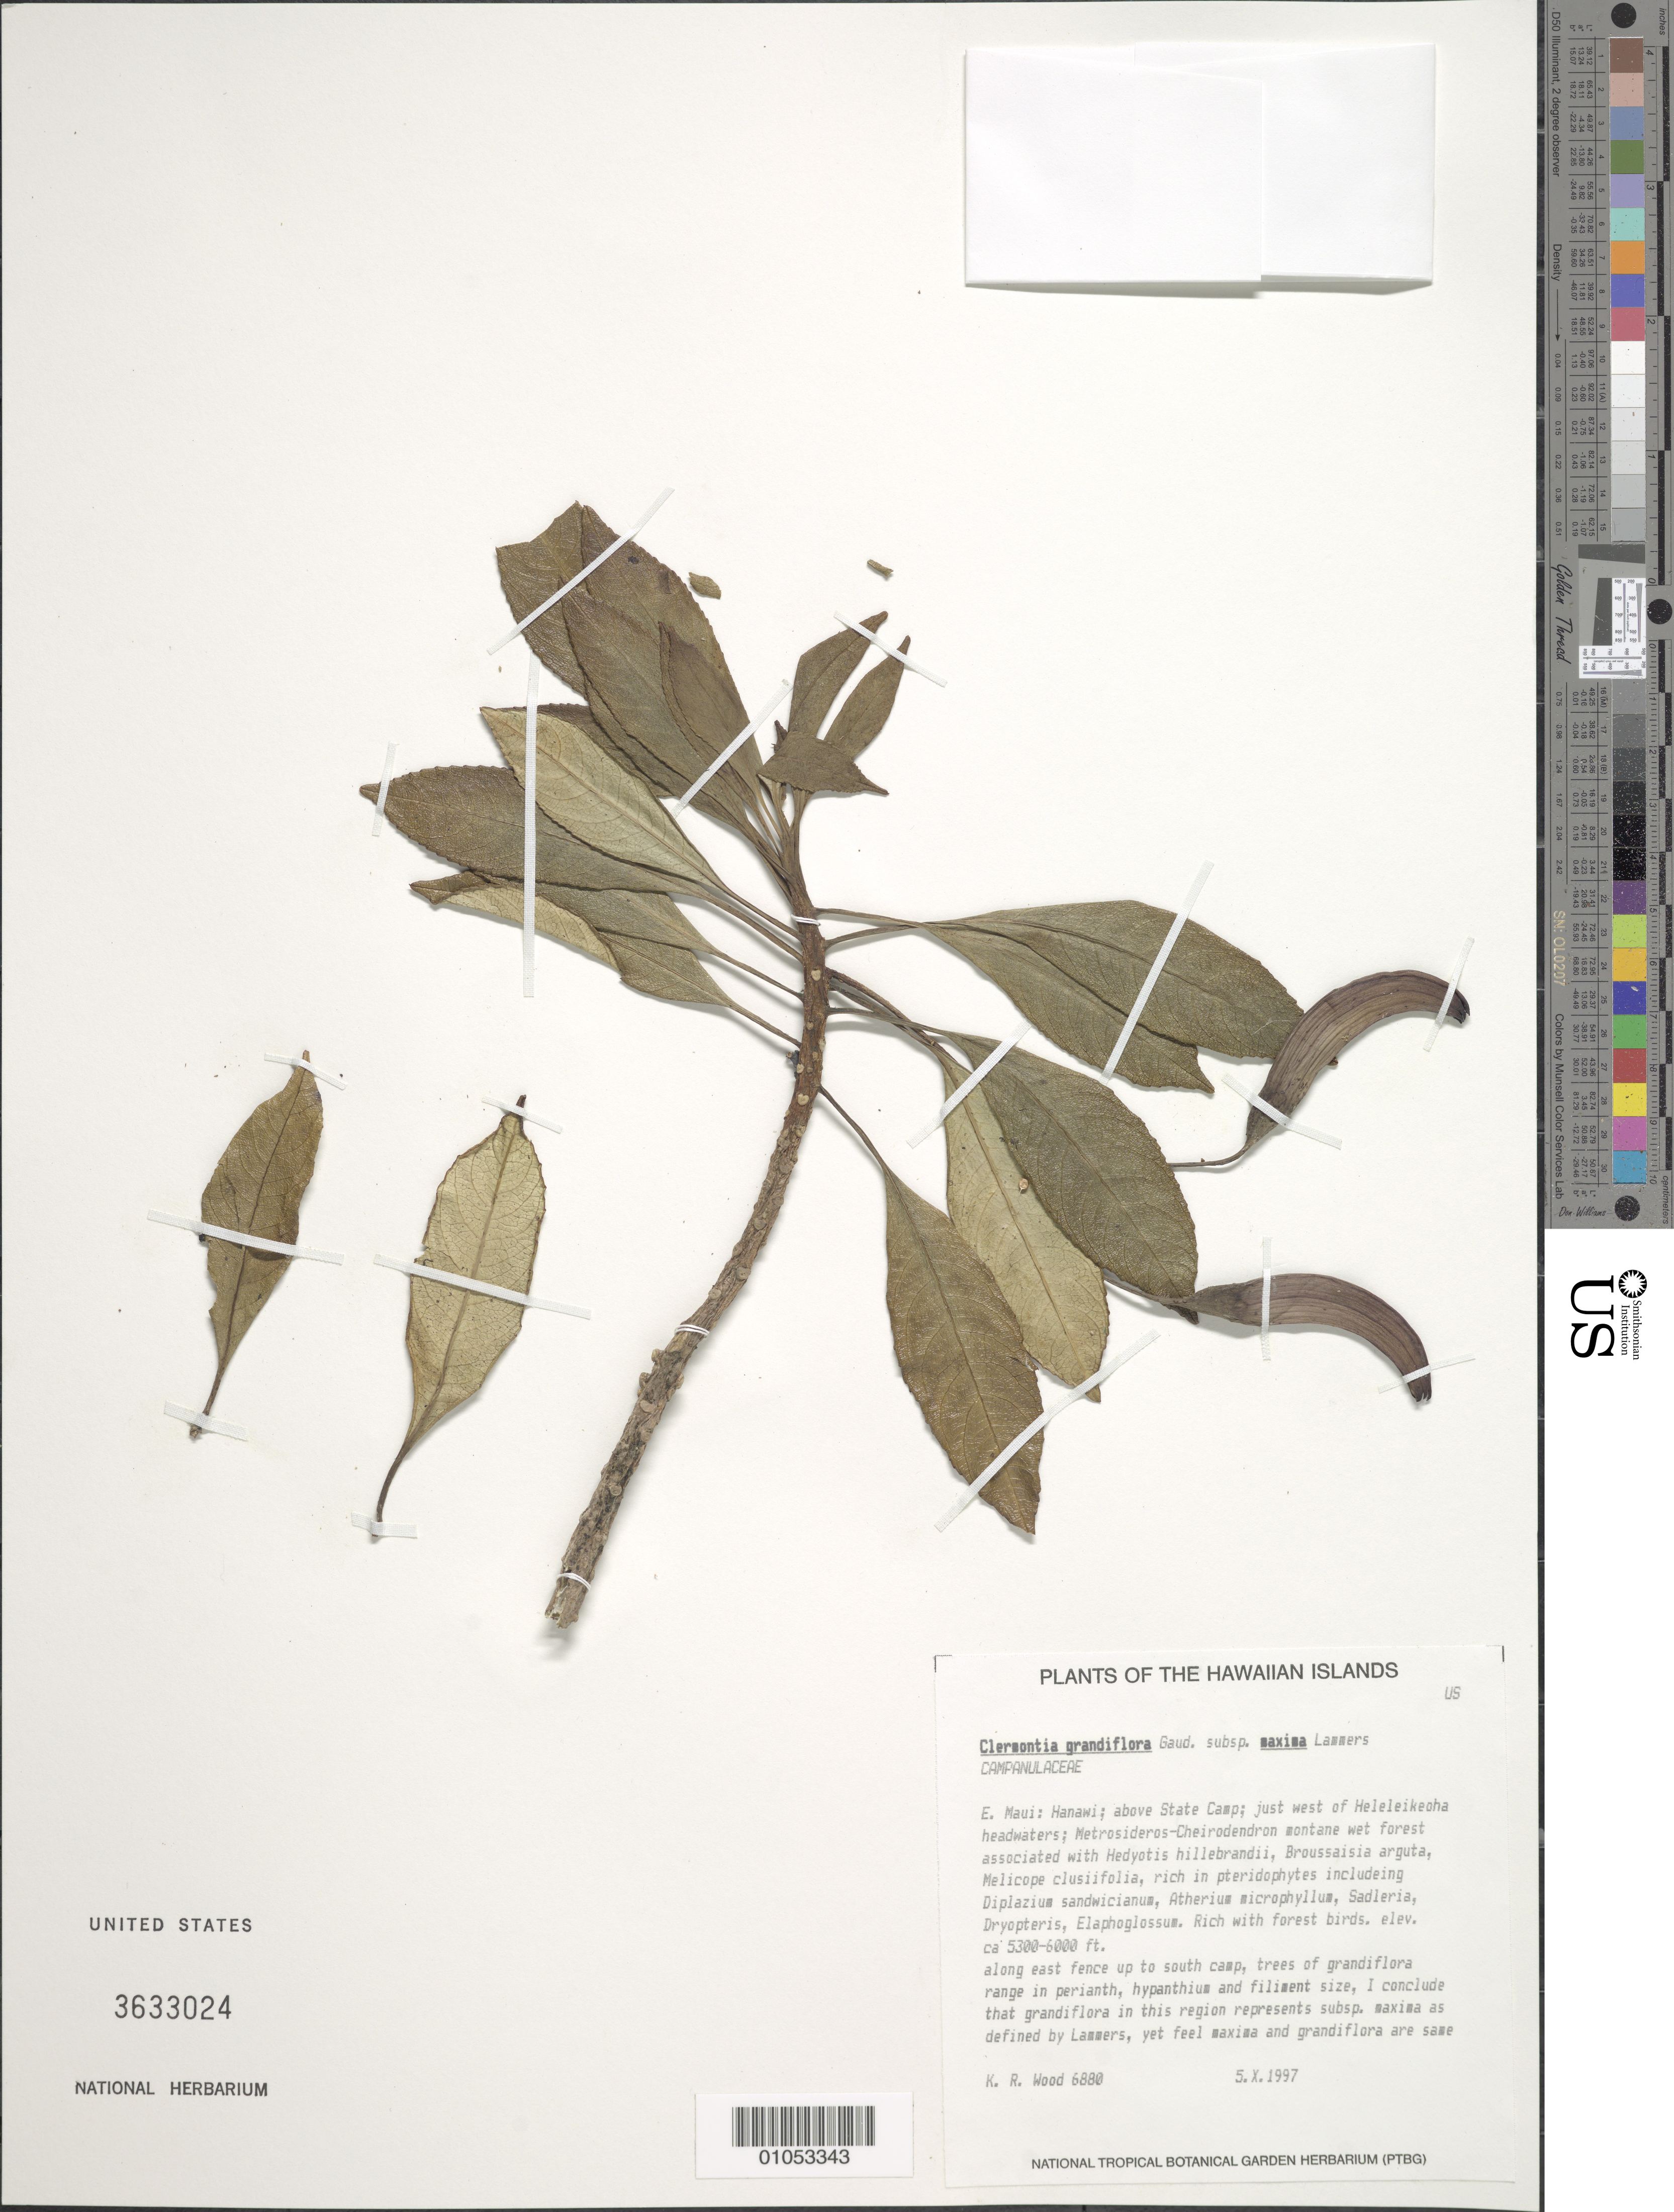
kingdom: Plantae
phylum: Tracheophyta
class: Magnoliopsida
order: Asterales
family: Campanulaceae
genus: Clermontia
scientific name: Clermontia grandiflora subsp. maxima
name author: Lammers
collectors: K. R. Wood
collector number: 6880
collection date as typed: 5 Oct 1997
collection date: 1997-10-05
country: United States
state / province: Hawaii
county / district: Maui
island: Maui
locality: E. Maui, above State Camp, just west of Heleleikeoha headwaters.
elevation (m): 1615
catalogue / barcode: US 3633024